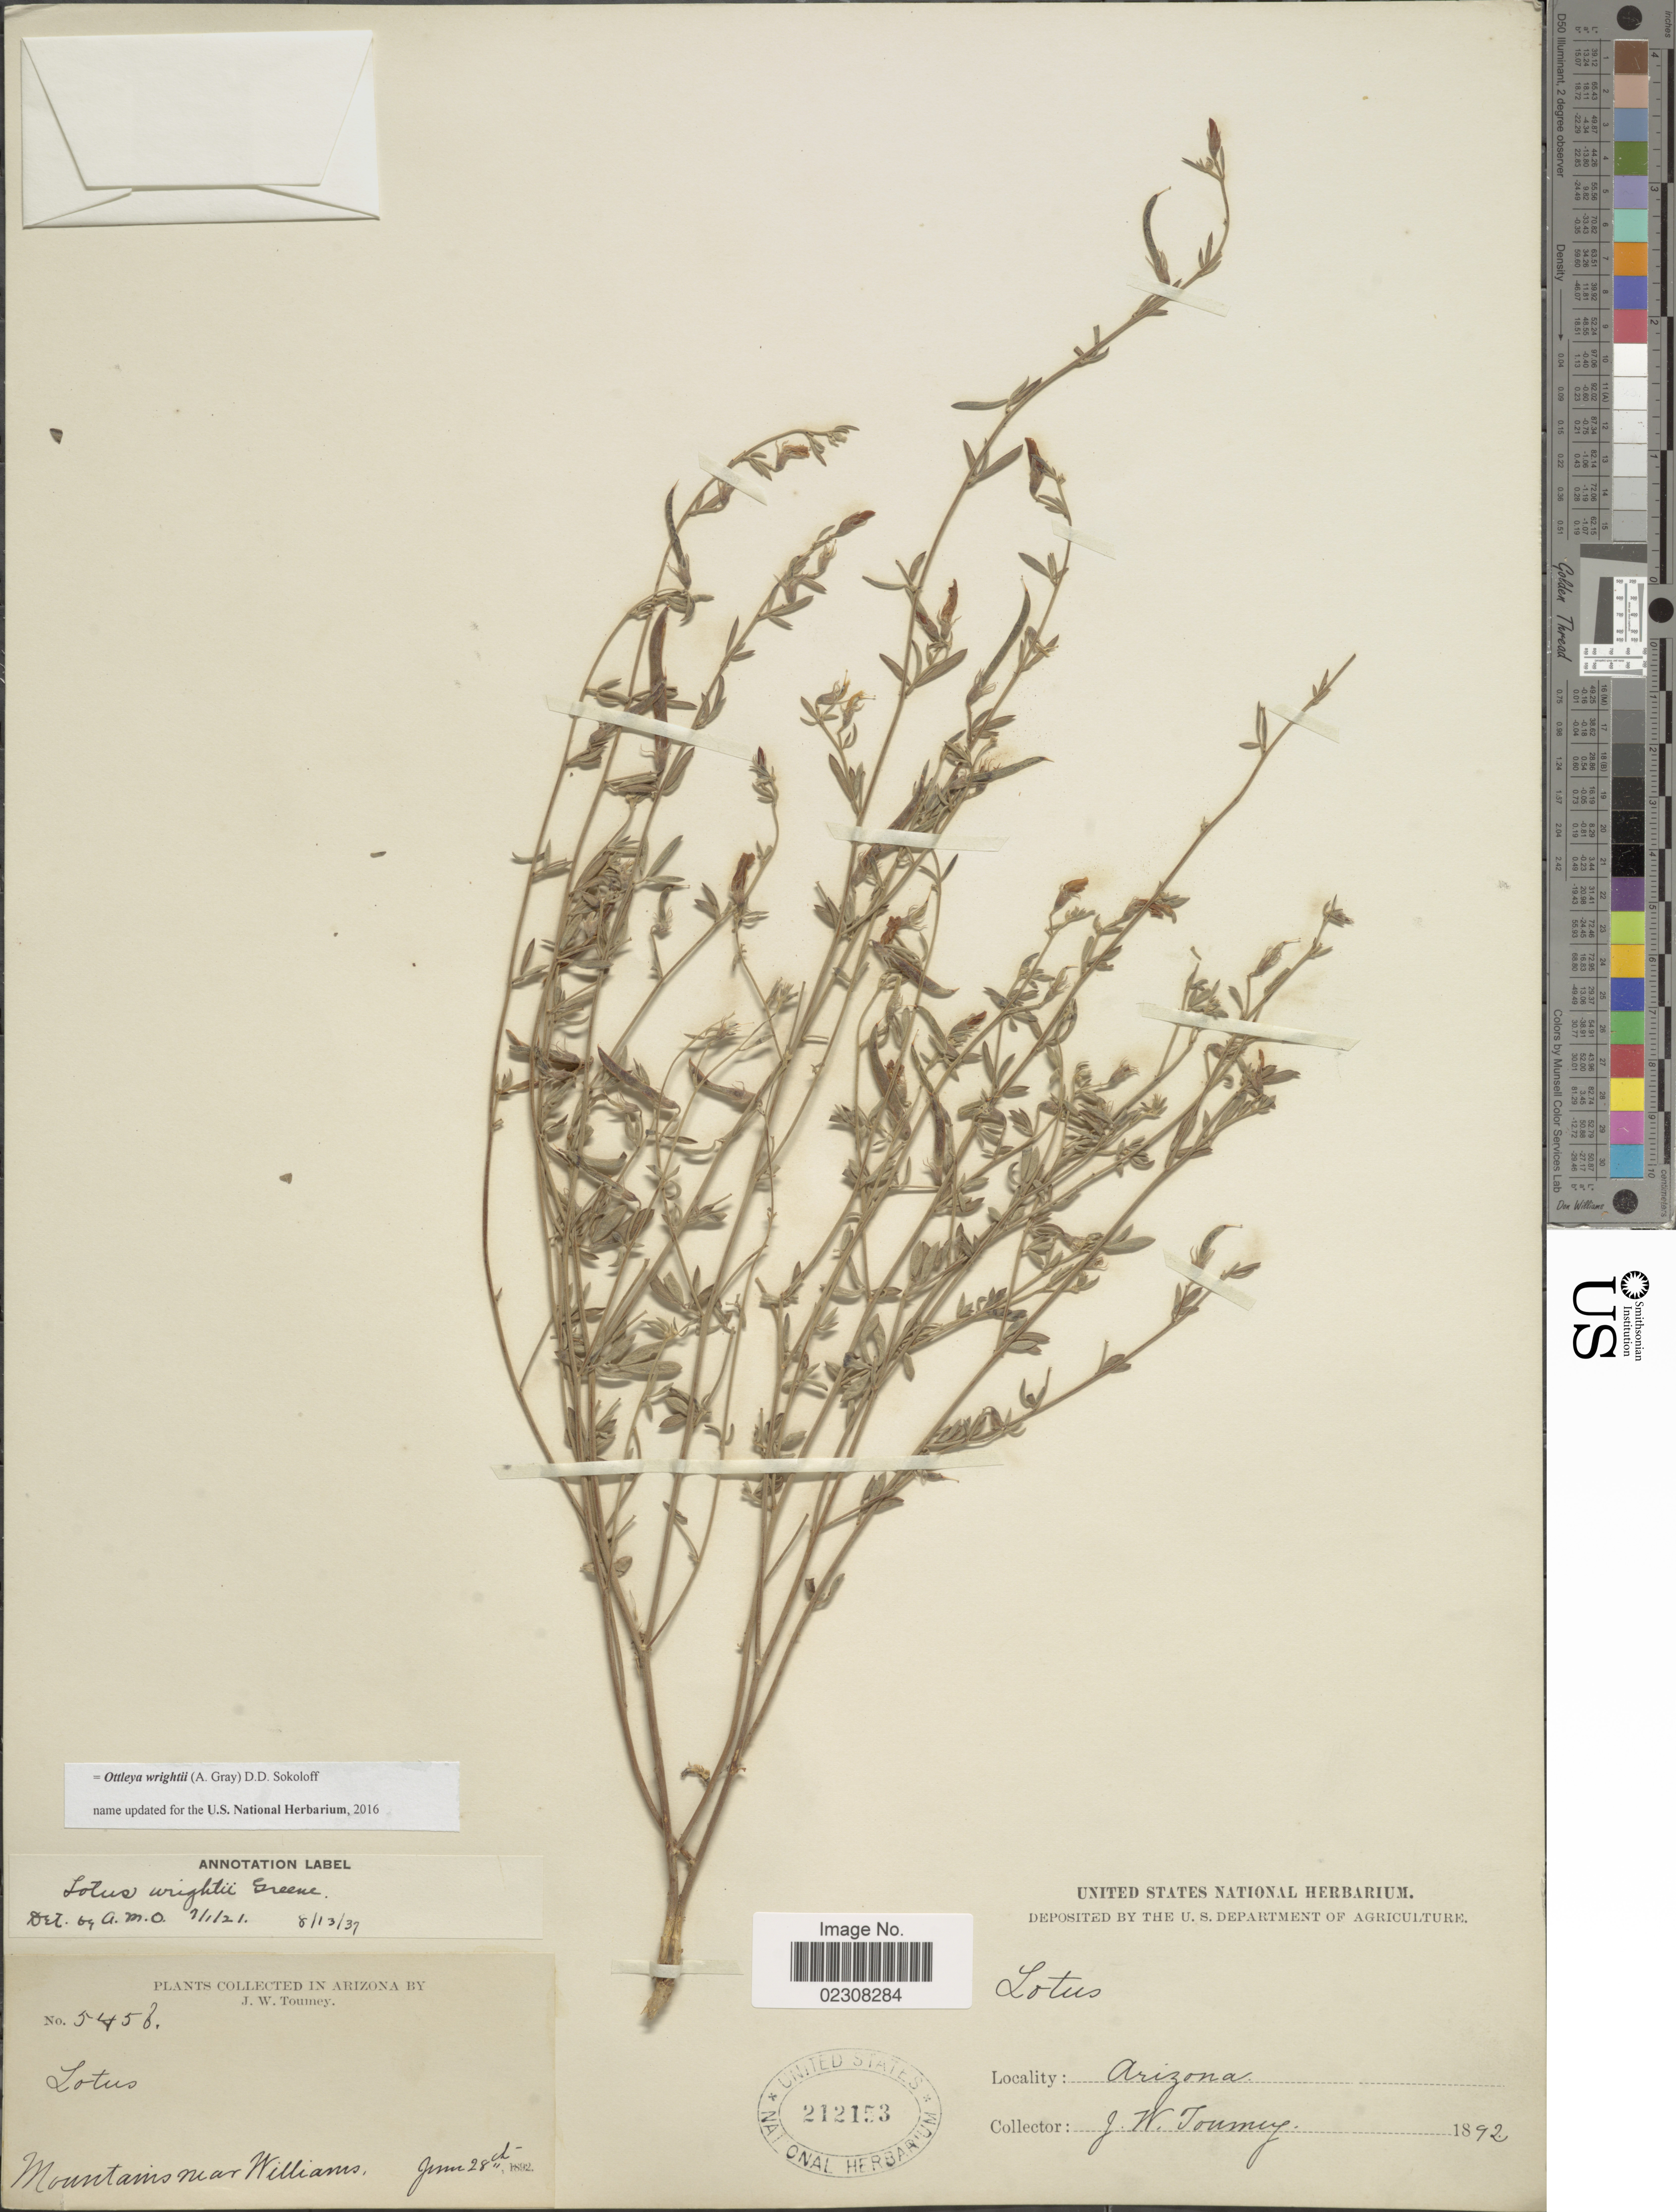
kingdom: Plantae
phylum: Tracheophyta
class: Magnoliopsida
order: Fabales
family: Fabaceae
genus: Ottleya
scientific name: Ottleya wrightii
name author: (A. Gray) D.D. Sokoloff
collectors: J. W. Toumey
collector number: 5456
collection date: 1892-06-28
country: United States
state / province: Arizona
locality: Mountains near Williams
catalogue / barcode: US 212153